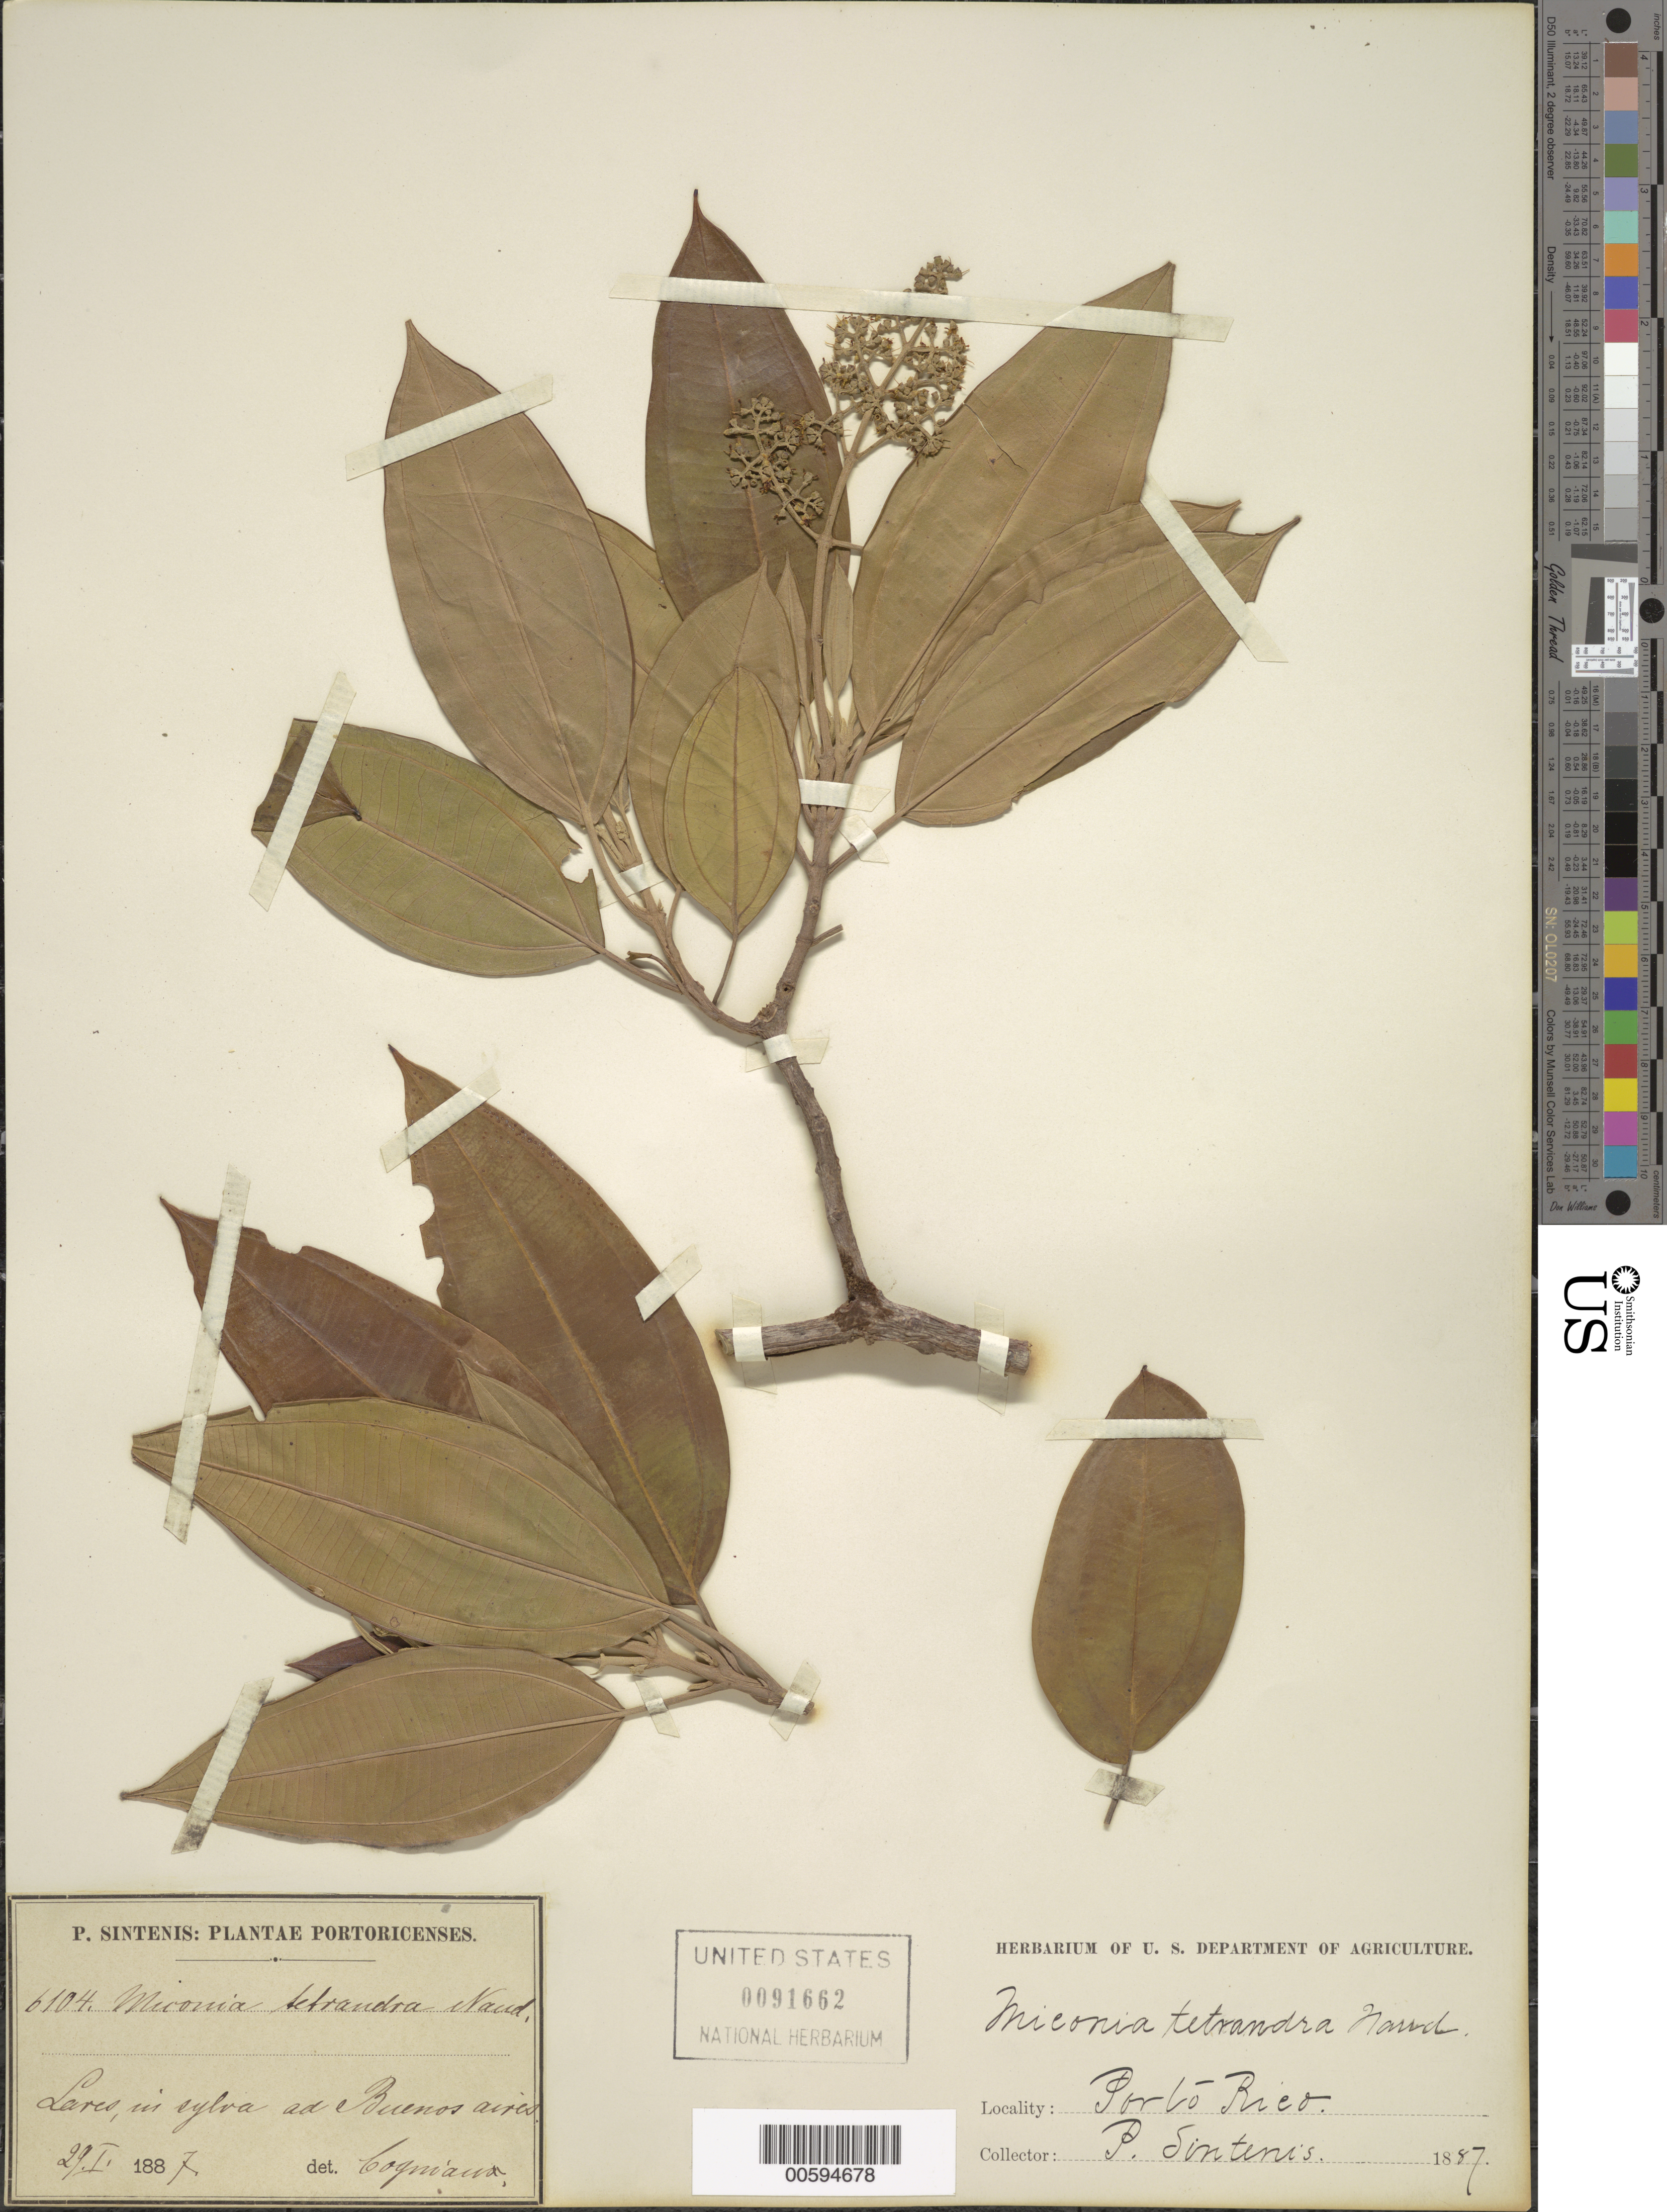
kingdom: Plantae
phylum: Tracheophyta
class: Magnoliopsida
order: Myrtales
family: Melastomataceae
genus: Miconia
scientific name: Miconia tetrandra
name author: (Sw.) D. Don ex G. Don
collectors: P. Sintenis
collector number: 6104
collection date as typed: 29 Jan 1887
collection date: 1887-01-29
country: Puerto Rico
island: Greater Antilles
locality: Lares, in sylva ad Buenos aires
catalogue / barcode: US 91662